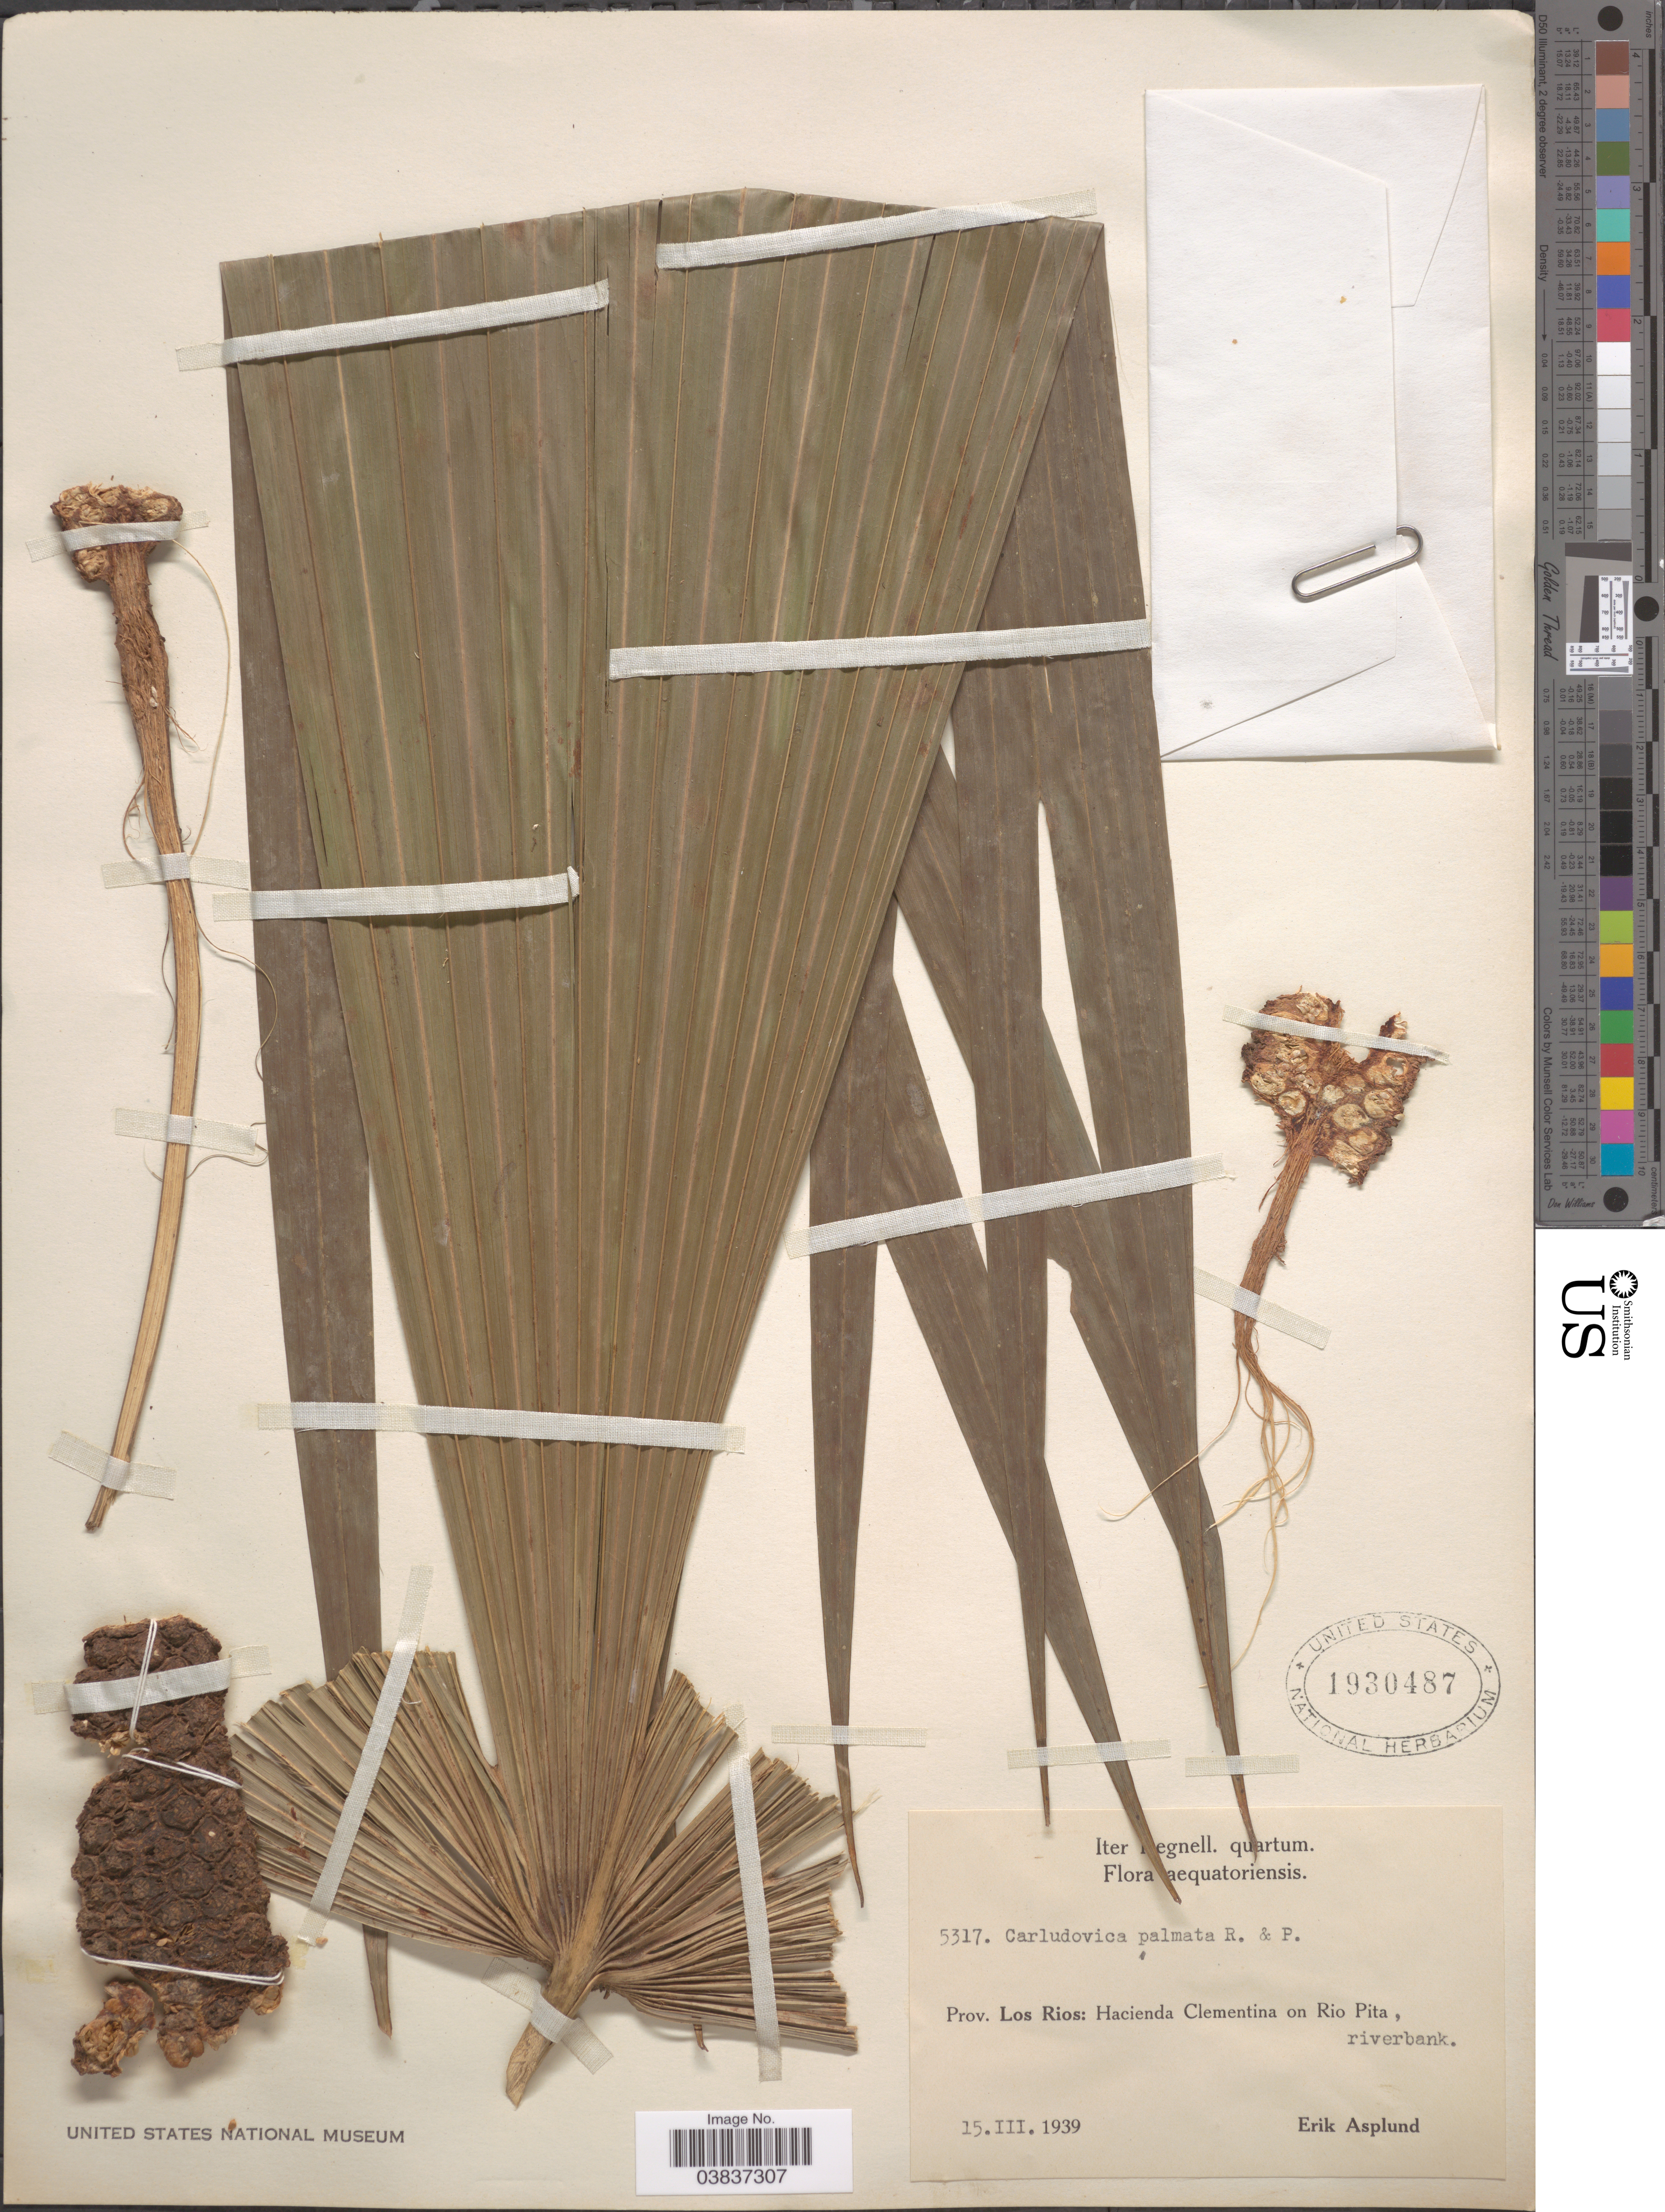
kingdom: Plantae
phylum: Tracheophyta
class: Liliopsida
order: Pandanales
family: Cyclanthaceae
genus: Carludovica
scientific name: Carludovica palmata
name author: Ruiz & Pav.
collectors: E. Asplund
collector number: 5317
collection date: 1939-03-15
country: Ecuador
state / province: Los Ríos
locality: Hacienda Clementina on Rio Pita, riverbank.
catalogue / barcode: US 1930487